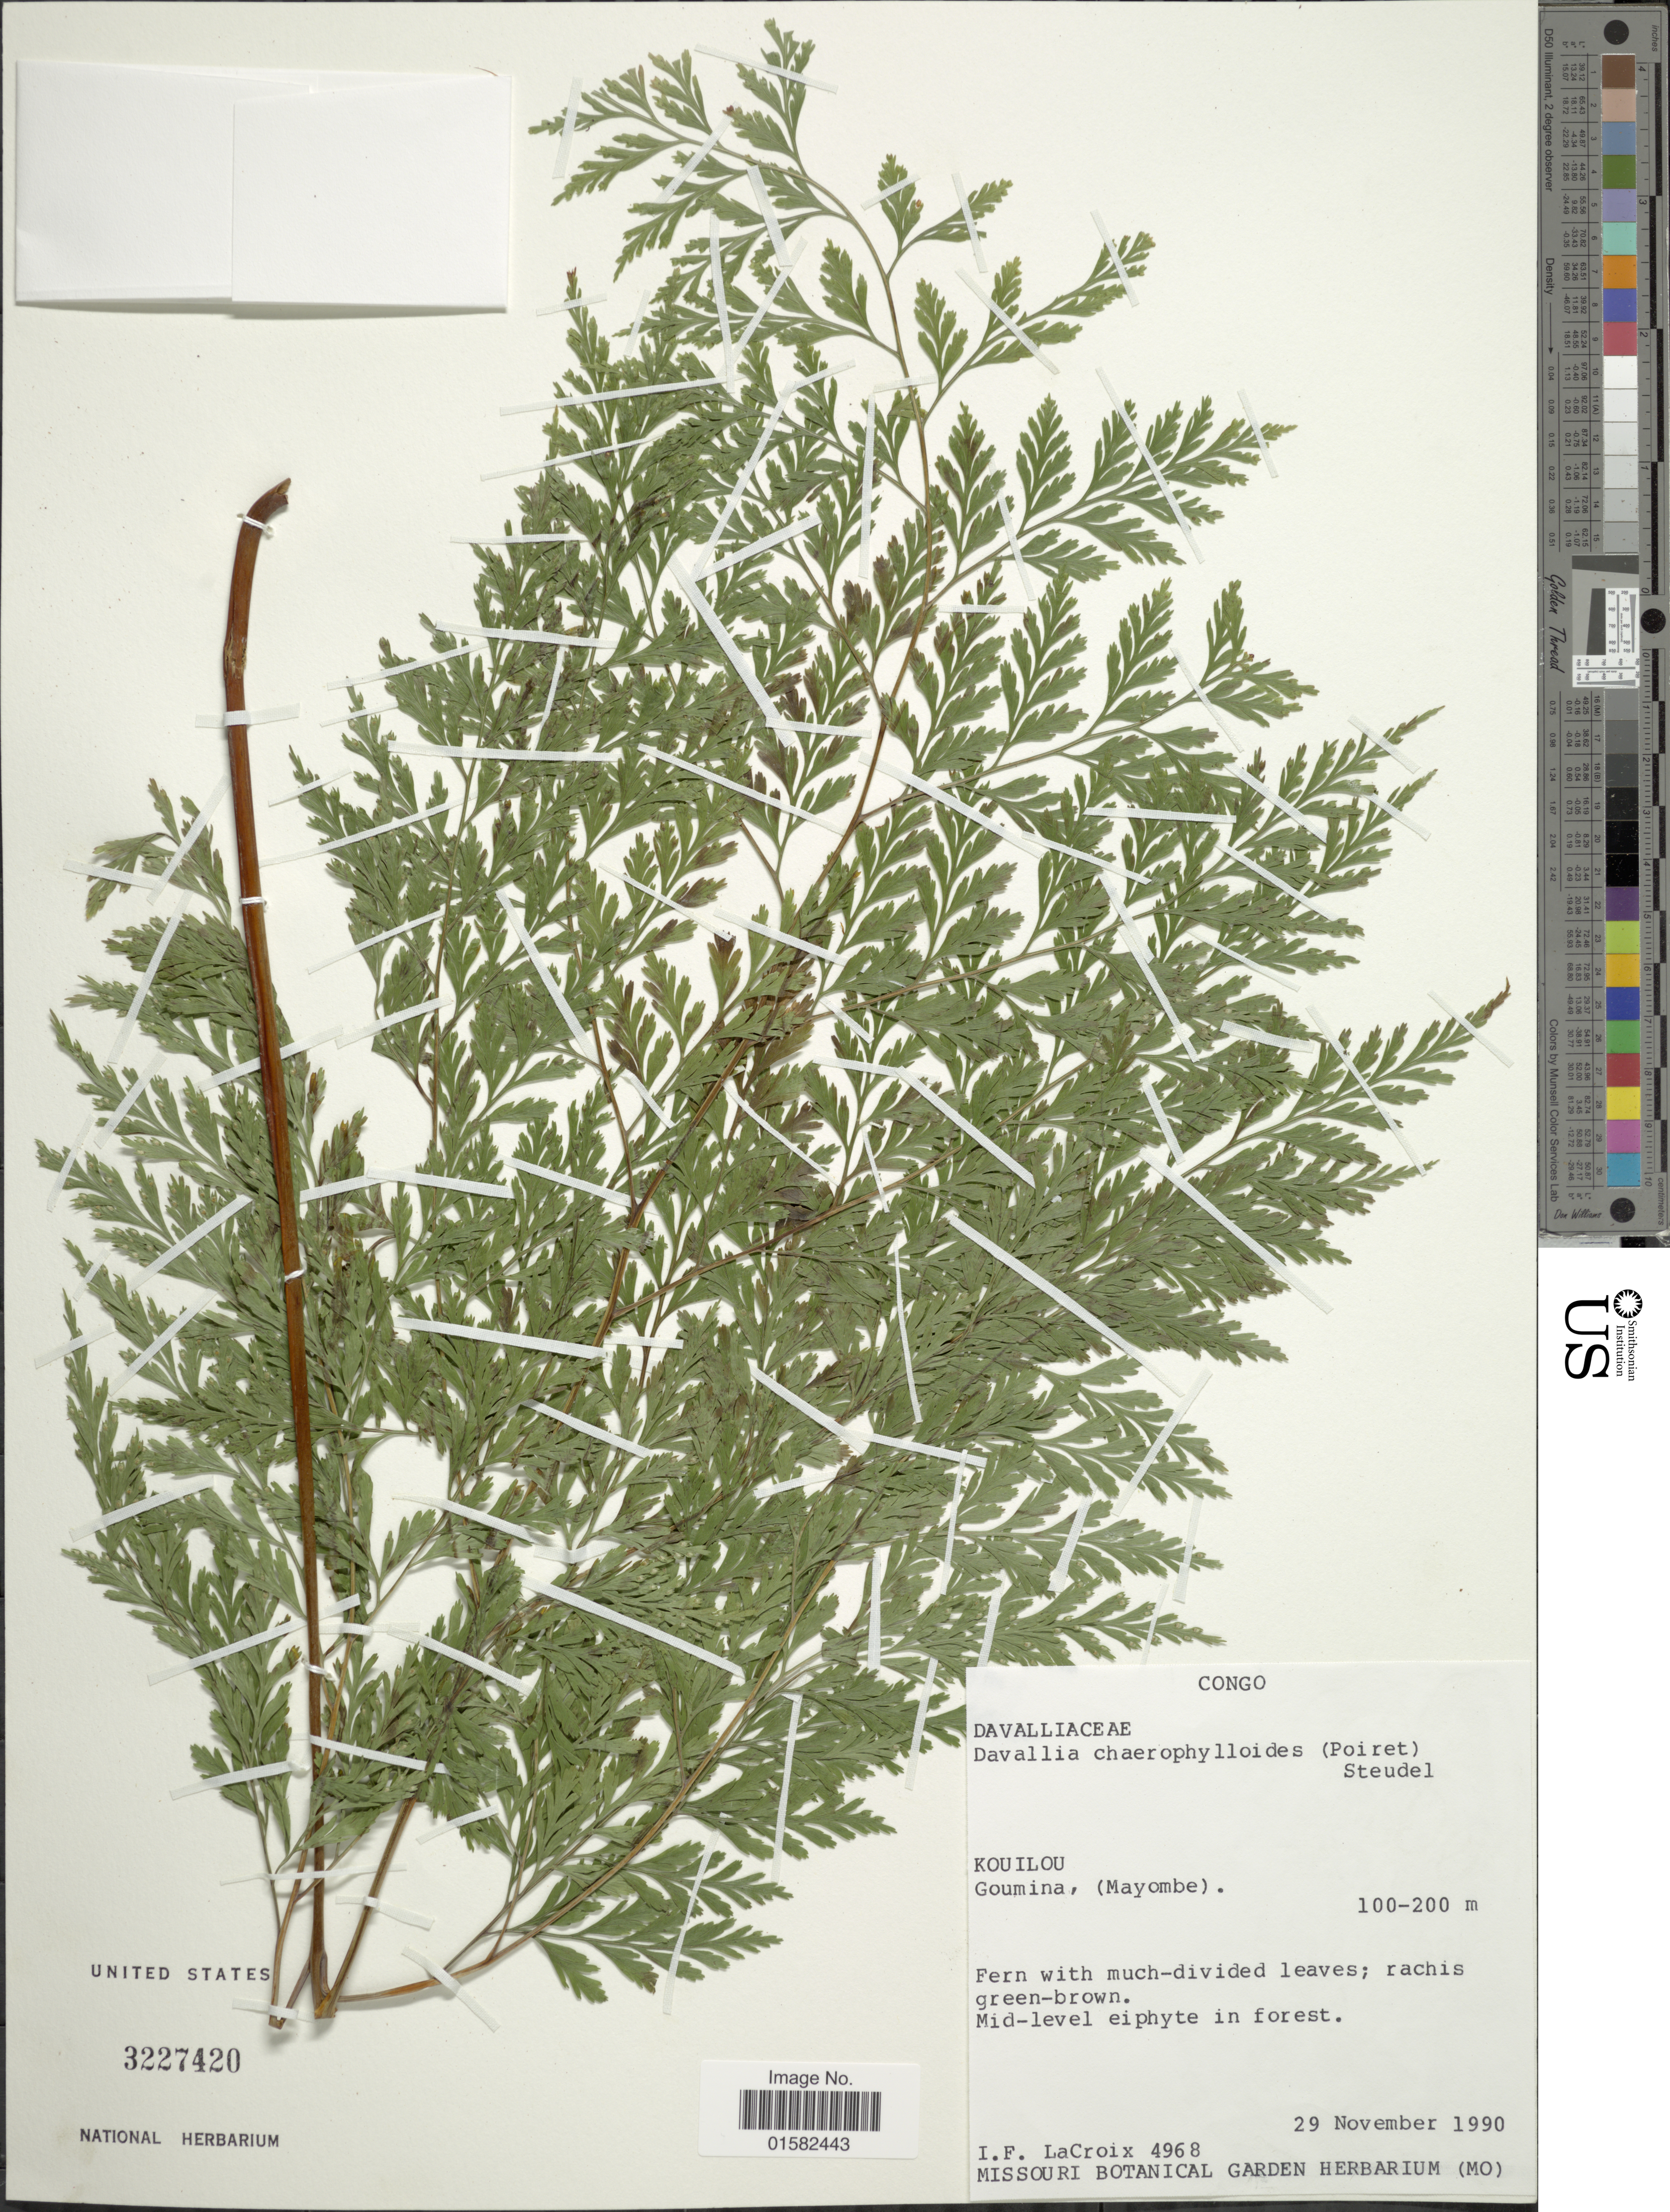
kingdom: Plantae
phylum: Tracheophyta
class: Polypodiopsida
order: Polypodiales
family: Davalliaceae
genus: Wibelia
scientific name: Wibelia chaerophylloides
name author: (Poir.) M. Kato & Tsutsumi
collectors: I. LaCroix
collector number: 4968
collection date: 1990-11-29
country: Congo, Republic of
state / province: Kouilou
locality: Goumina, (Mayombe)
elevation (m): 100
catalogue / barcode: US 3227420